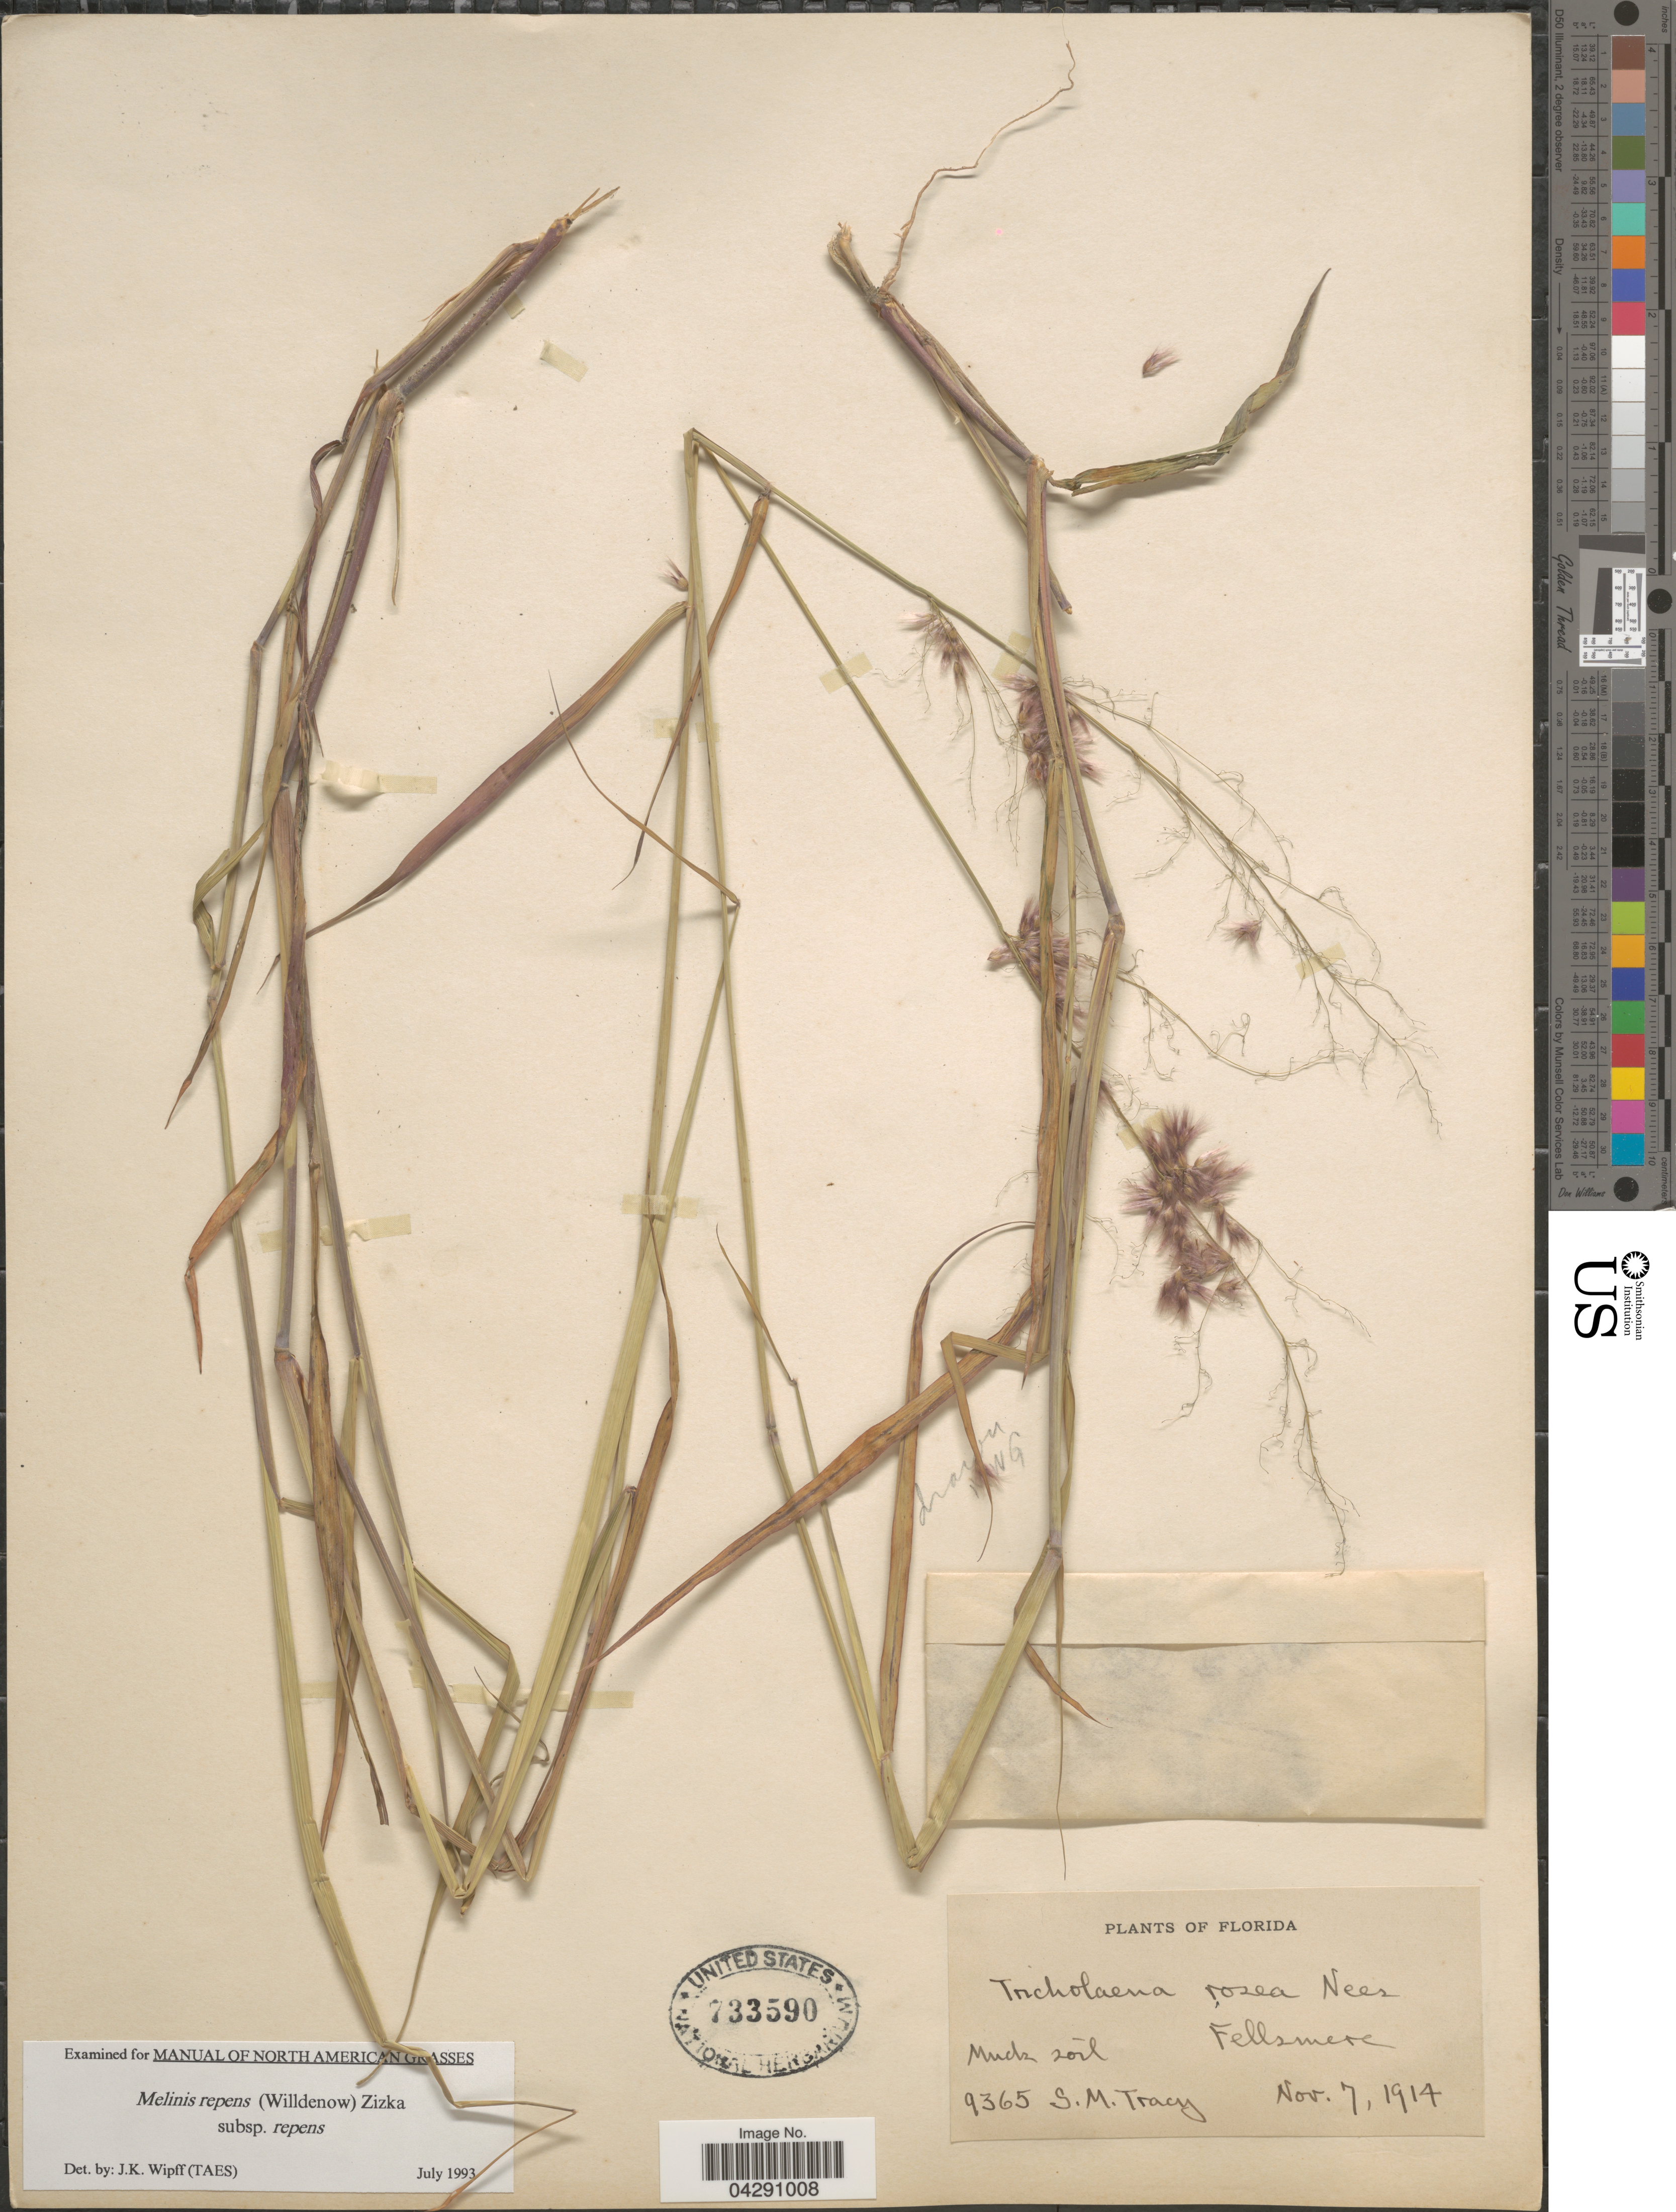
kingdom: Plantae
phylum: Tracheophyta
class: Liliopsida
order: Poales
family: Poaceae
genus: Melinis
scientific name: Melinis repens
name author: (Willd.) Zizka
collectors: S. M. Tracy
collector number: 9365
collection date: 1914-11-07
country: United States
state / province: Florida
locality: Fellsmere.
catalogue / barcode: US 733590